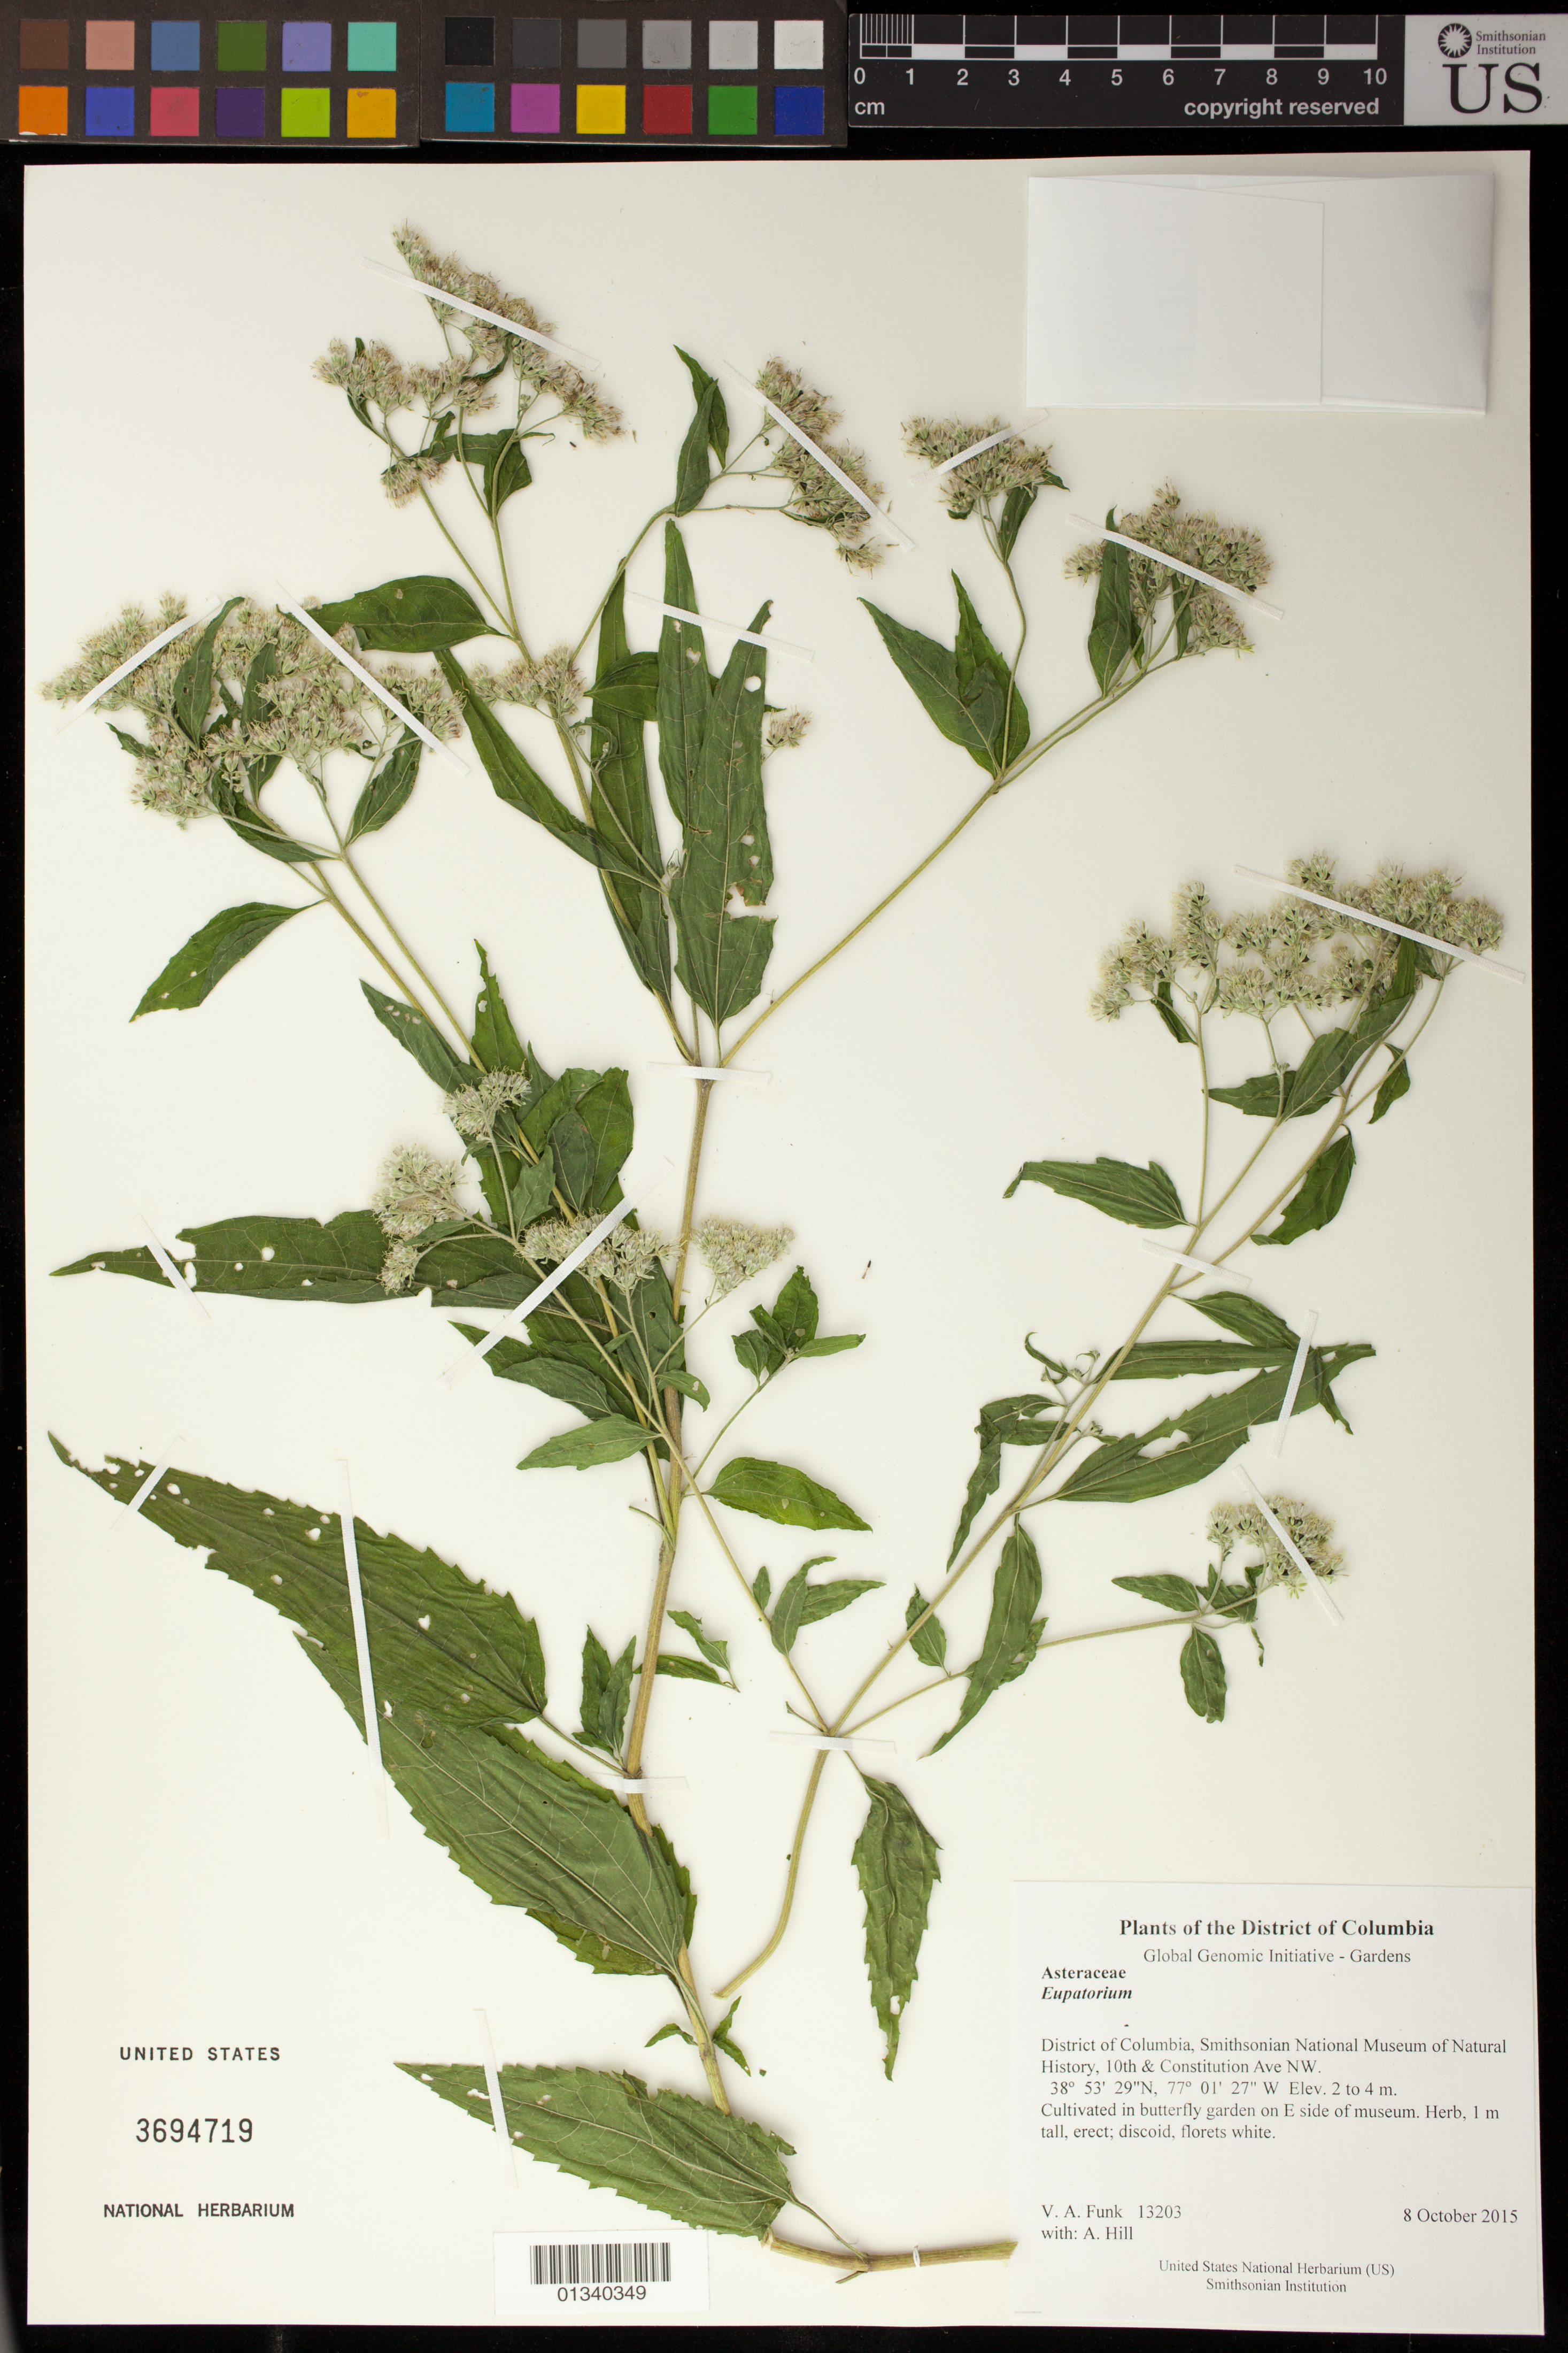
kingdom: Plantae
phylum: Tracheophyta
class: Magnoliopsida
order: Asterales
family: Asteraceae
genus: Eupatorium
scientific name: Eupatorium sp.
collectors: A. Hill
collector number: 13203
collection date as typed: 8 October 2015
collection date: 2015-10-08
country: United States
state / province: District of Columbia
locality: Smithsonian National Museum of Natural History, 10th & Constitution Ave NW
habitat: Cultivated in butterfly garden on E side of museum.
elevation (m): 2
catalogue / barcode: US 3694719